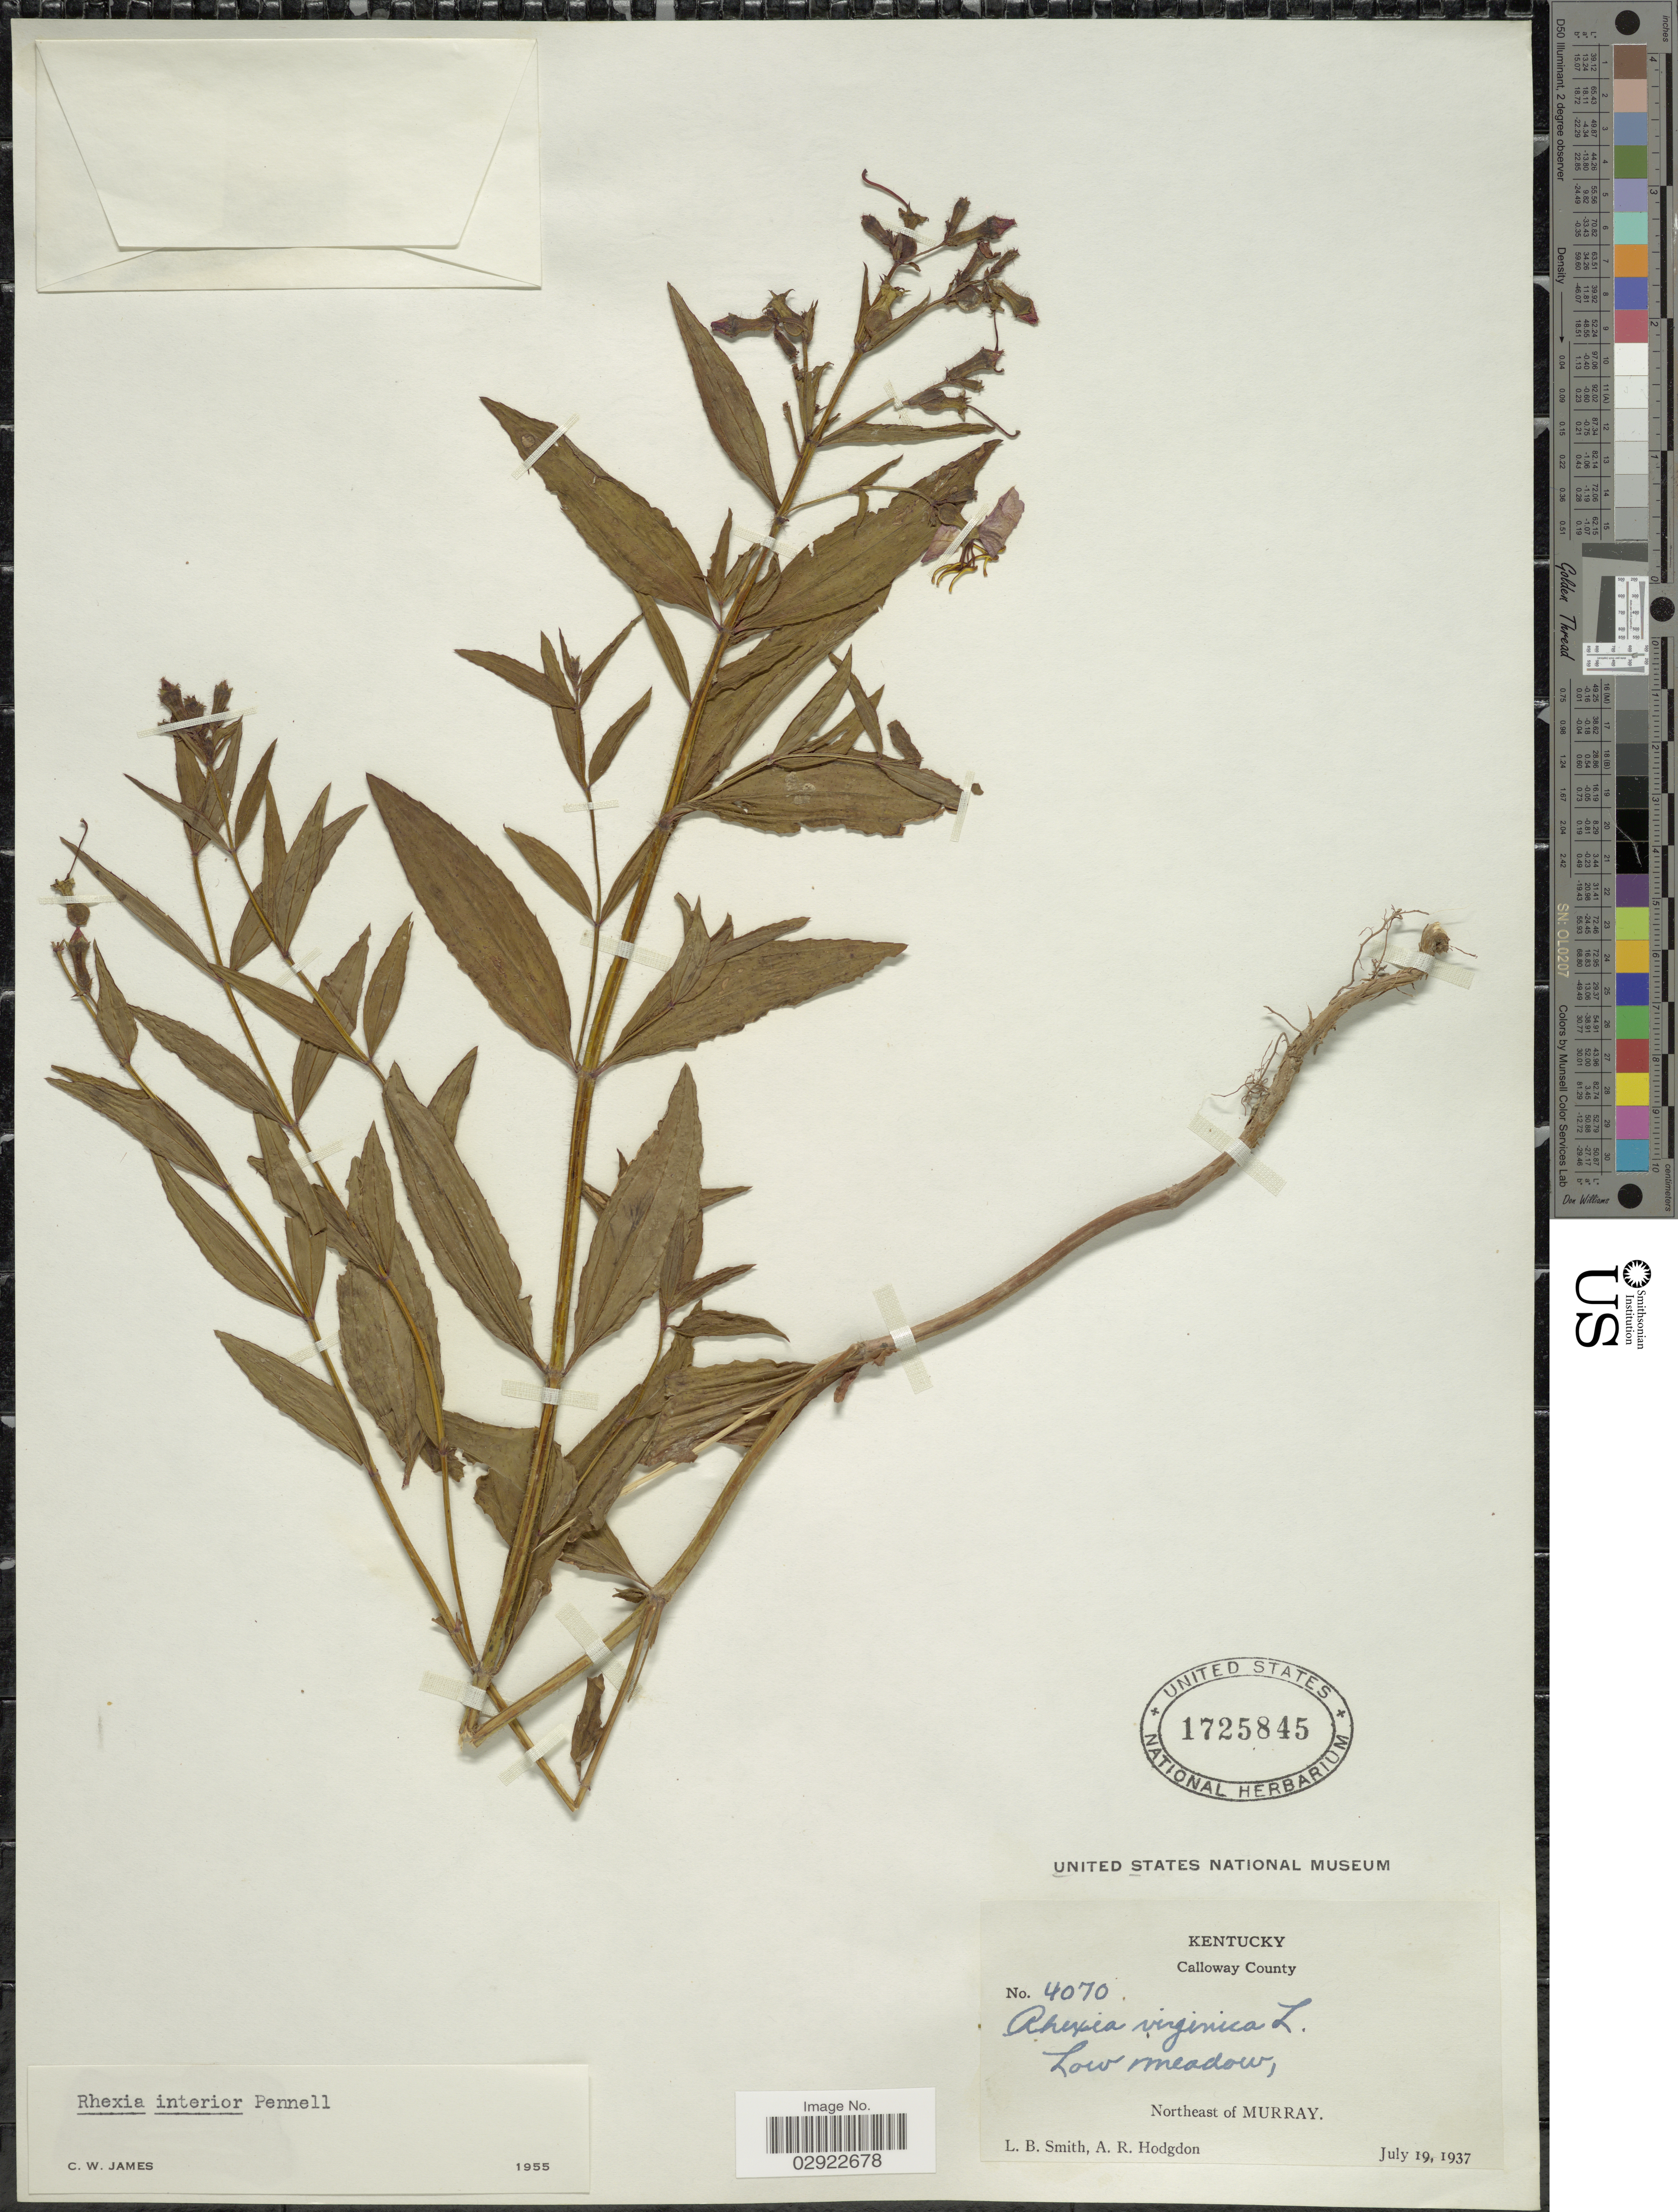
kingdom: Plantae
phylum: Tracheophyta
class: Magnoliopsida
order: Myrtales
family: Melastomataceae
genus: Rhexia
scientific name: Rhexia interior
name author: Pennell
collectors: L. Smith & A. R. Hodgdon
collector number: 4070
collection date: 1937-07-19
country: United States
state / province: Kentucky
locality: Calloway County. Northeast of Murray.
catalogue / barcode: US 1725845